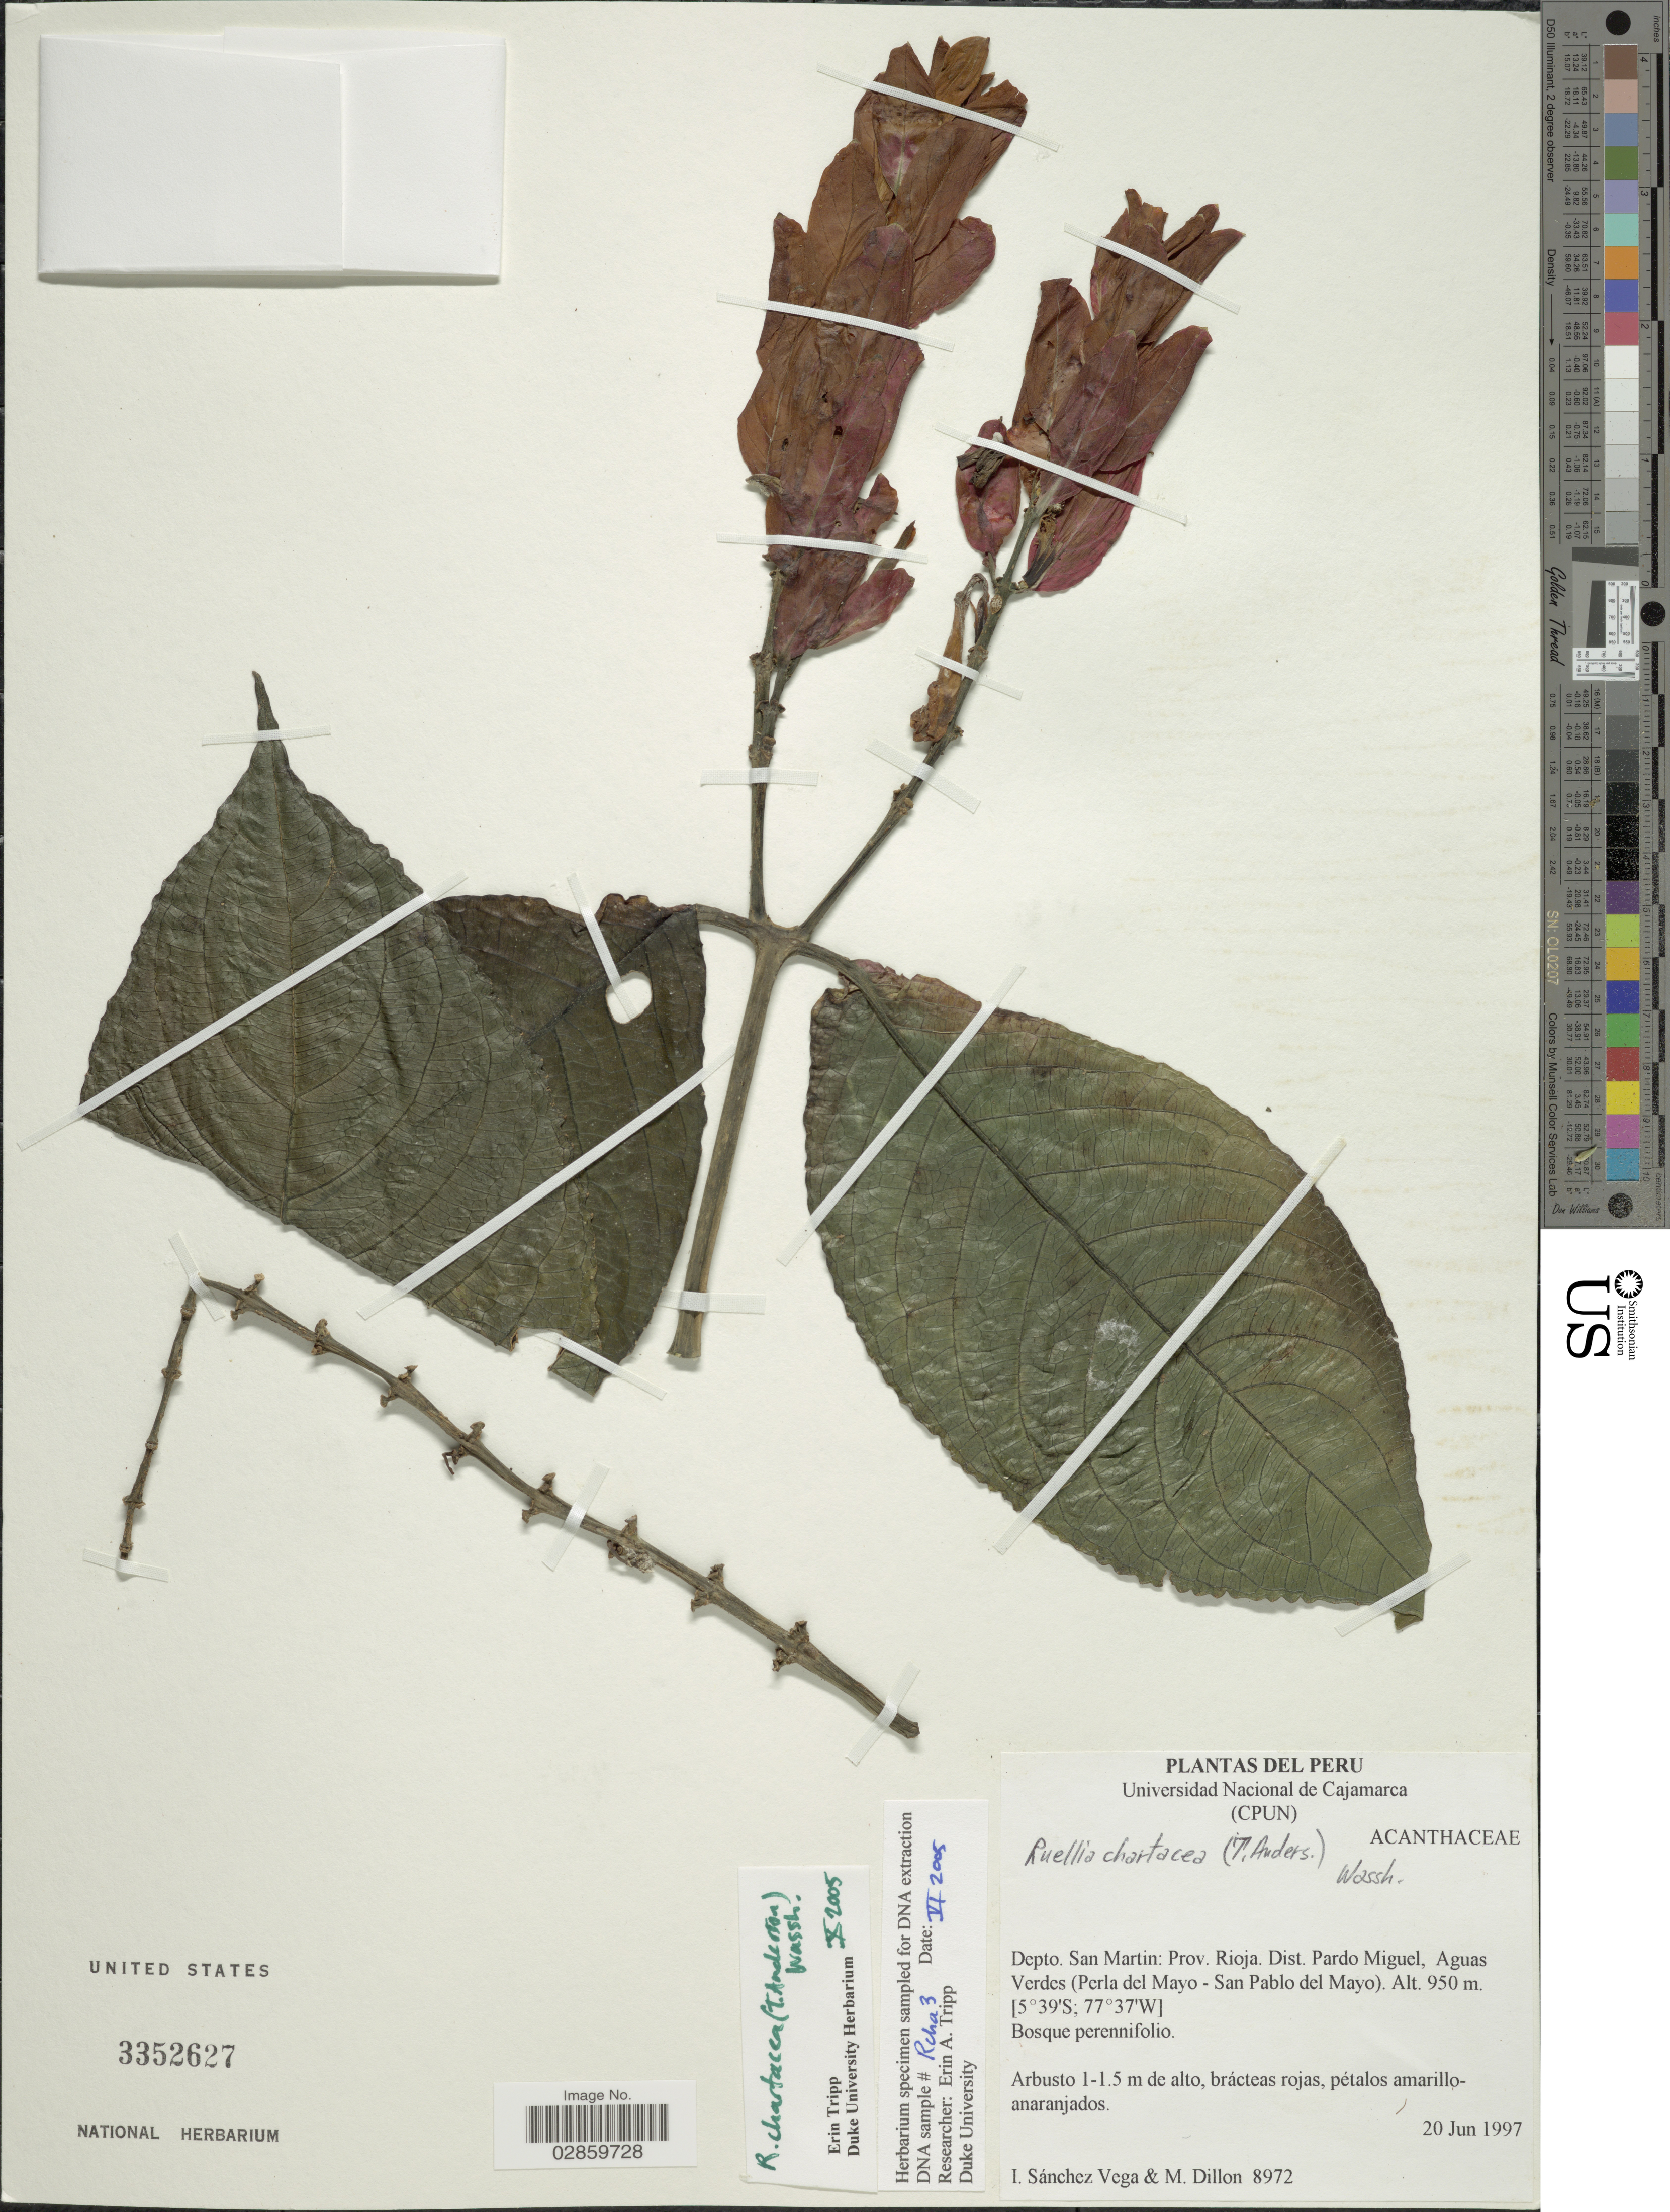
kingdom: Plantae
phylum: Tracheophyta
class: Magnoliopsida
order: Lamiales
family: Acanthaceae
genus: Ruellia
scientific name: Ruellia chartacea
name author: (T. Anderson) Wassh.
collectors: I. Sánchez Vega & M. O. Dillon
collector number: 8972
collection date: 1997-06-20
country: Peru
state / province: San Martín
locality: Depto. San Martin: Prov. Rioja. Dist. Pardo Miguel, Aguas Verdes (Perla del Mayo - San Pablo del Mayo).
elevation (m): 950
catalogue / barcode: US 3352627